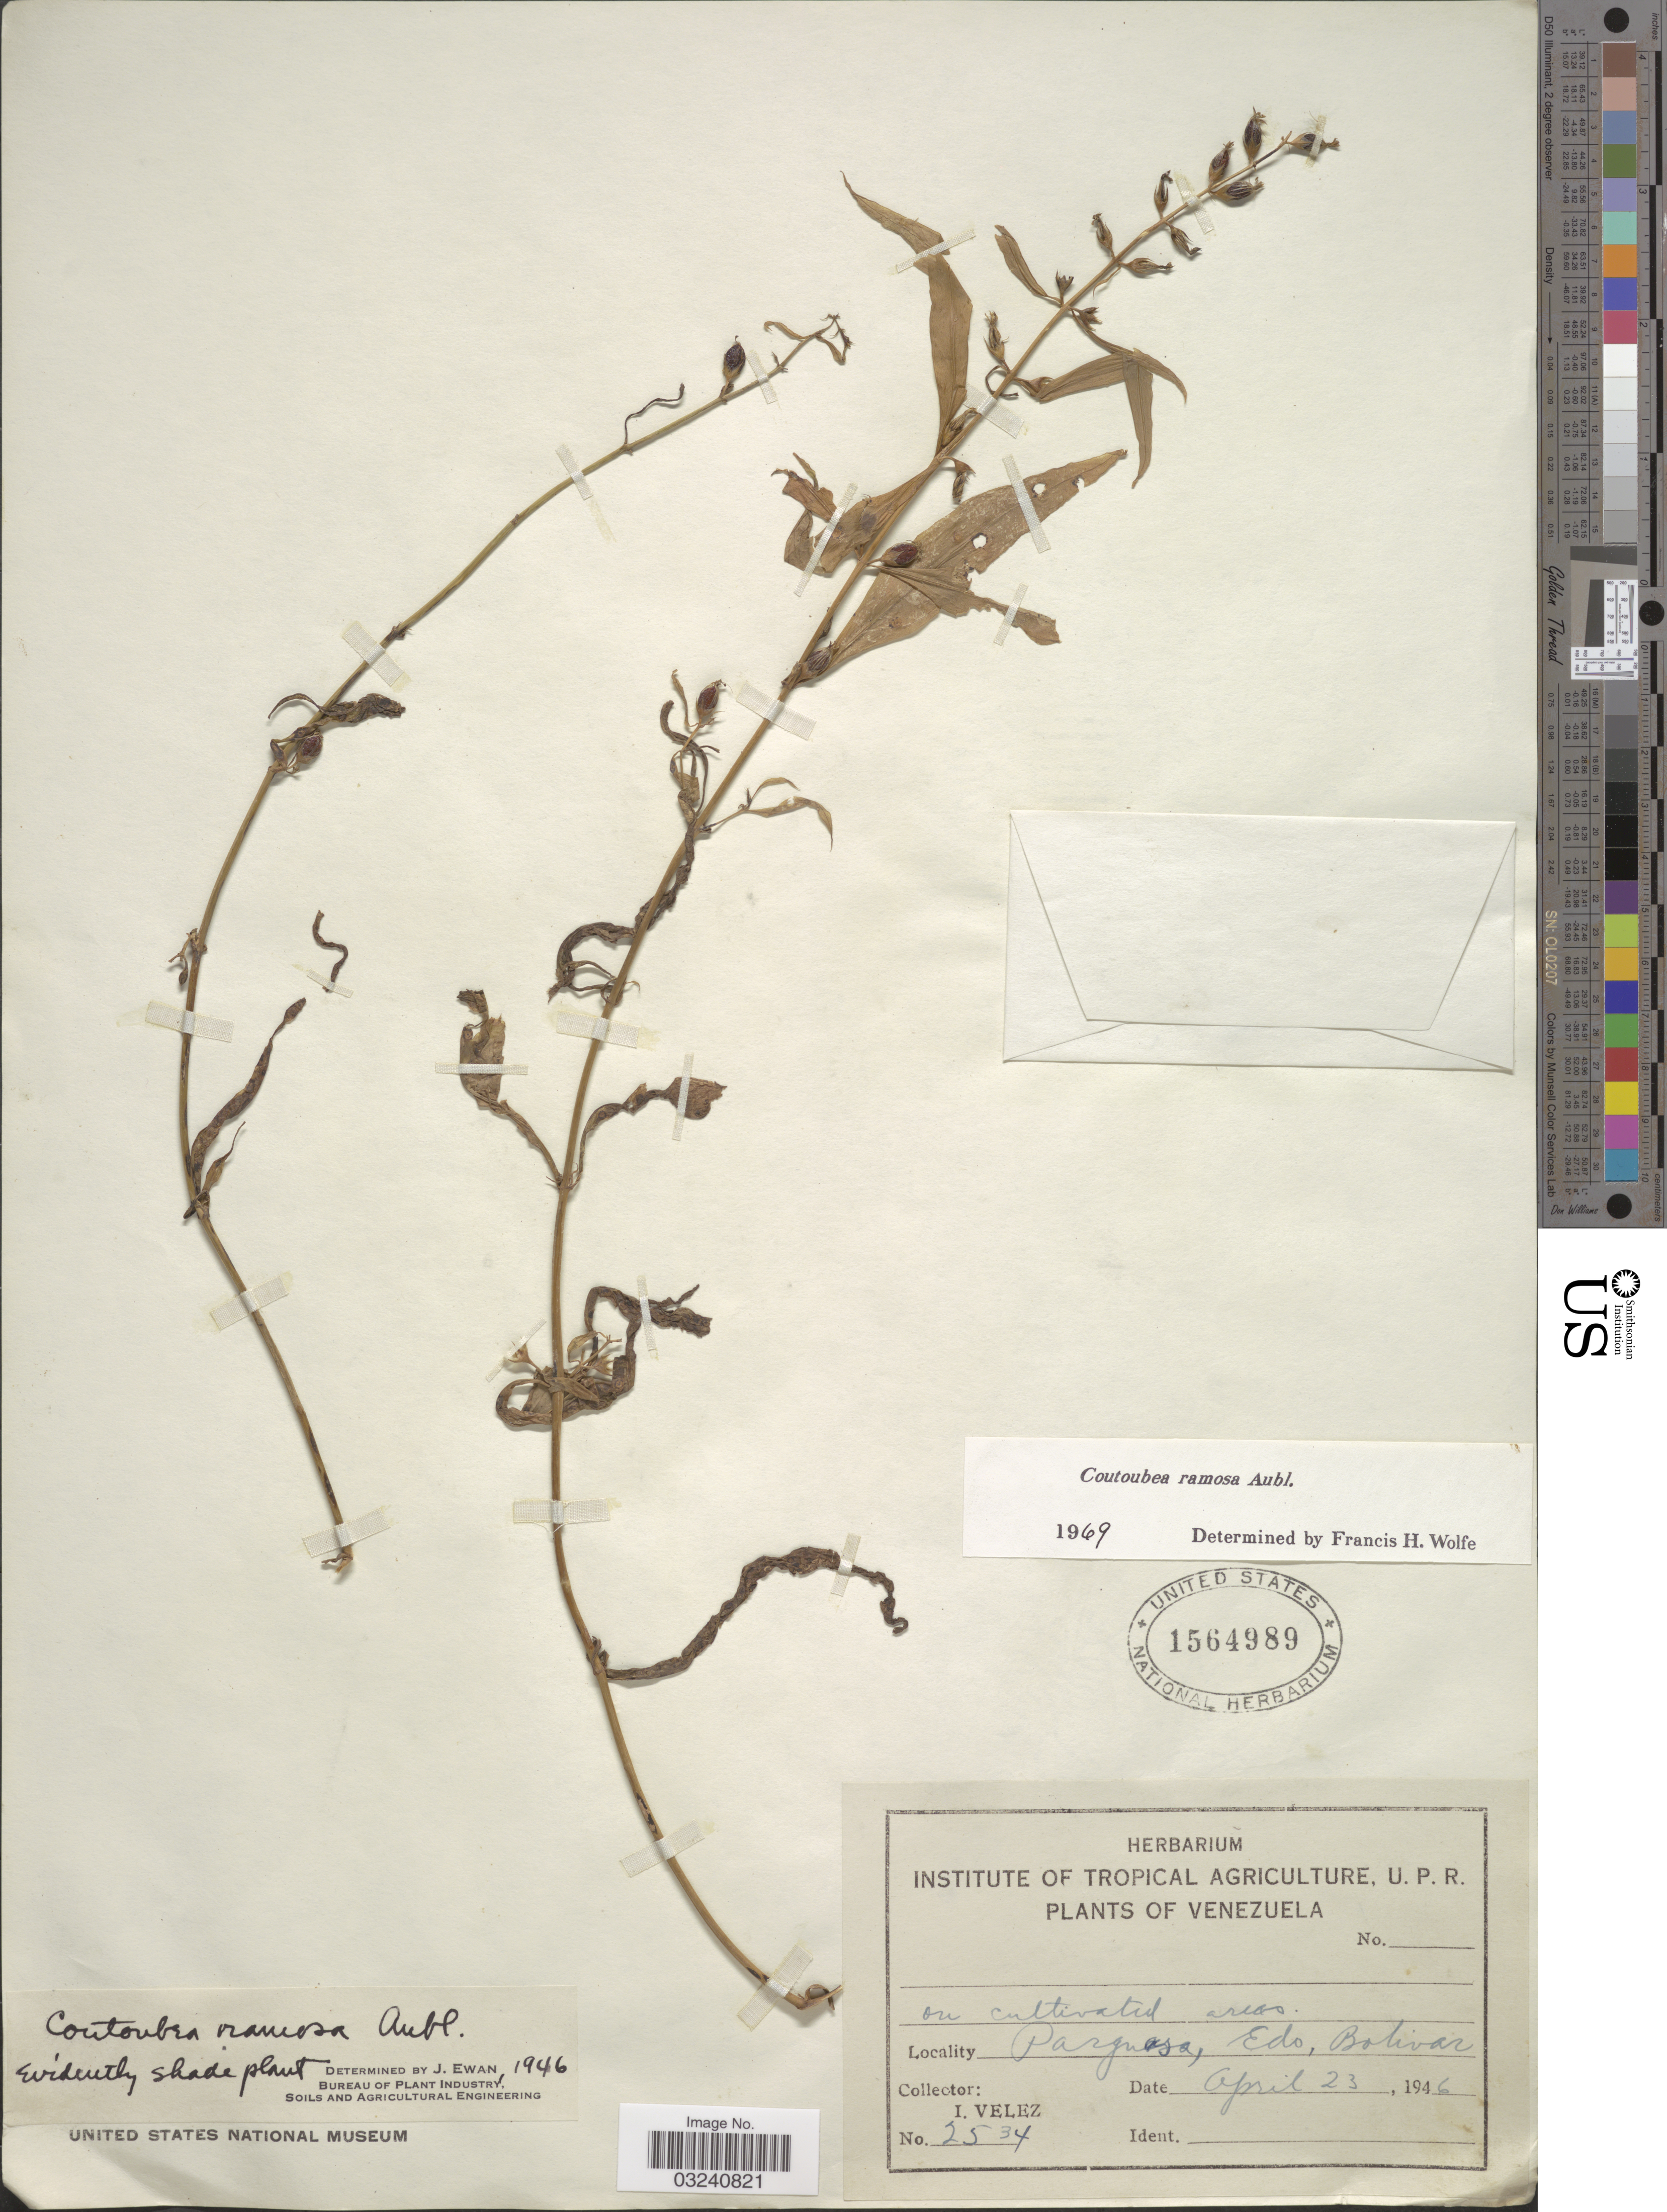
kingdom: Plantae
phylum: Tracheophyta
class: Magnoliopsida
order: Gentianales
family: Gentianaceae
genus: Coutoubea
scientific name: Coutoubea ramosa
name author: Aubl.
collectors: I. Velez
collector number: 2534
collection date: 1946-04-23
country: Venezuela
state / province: Bolivar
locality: Parguasa.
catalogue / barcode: US 1564989